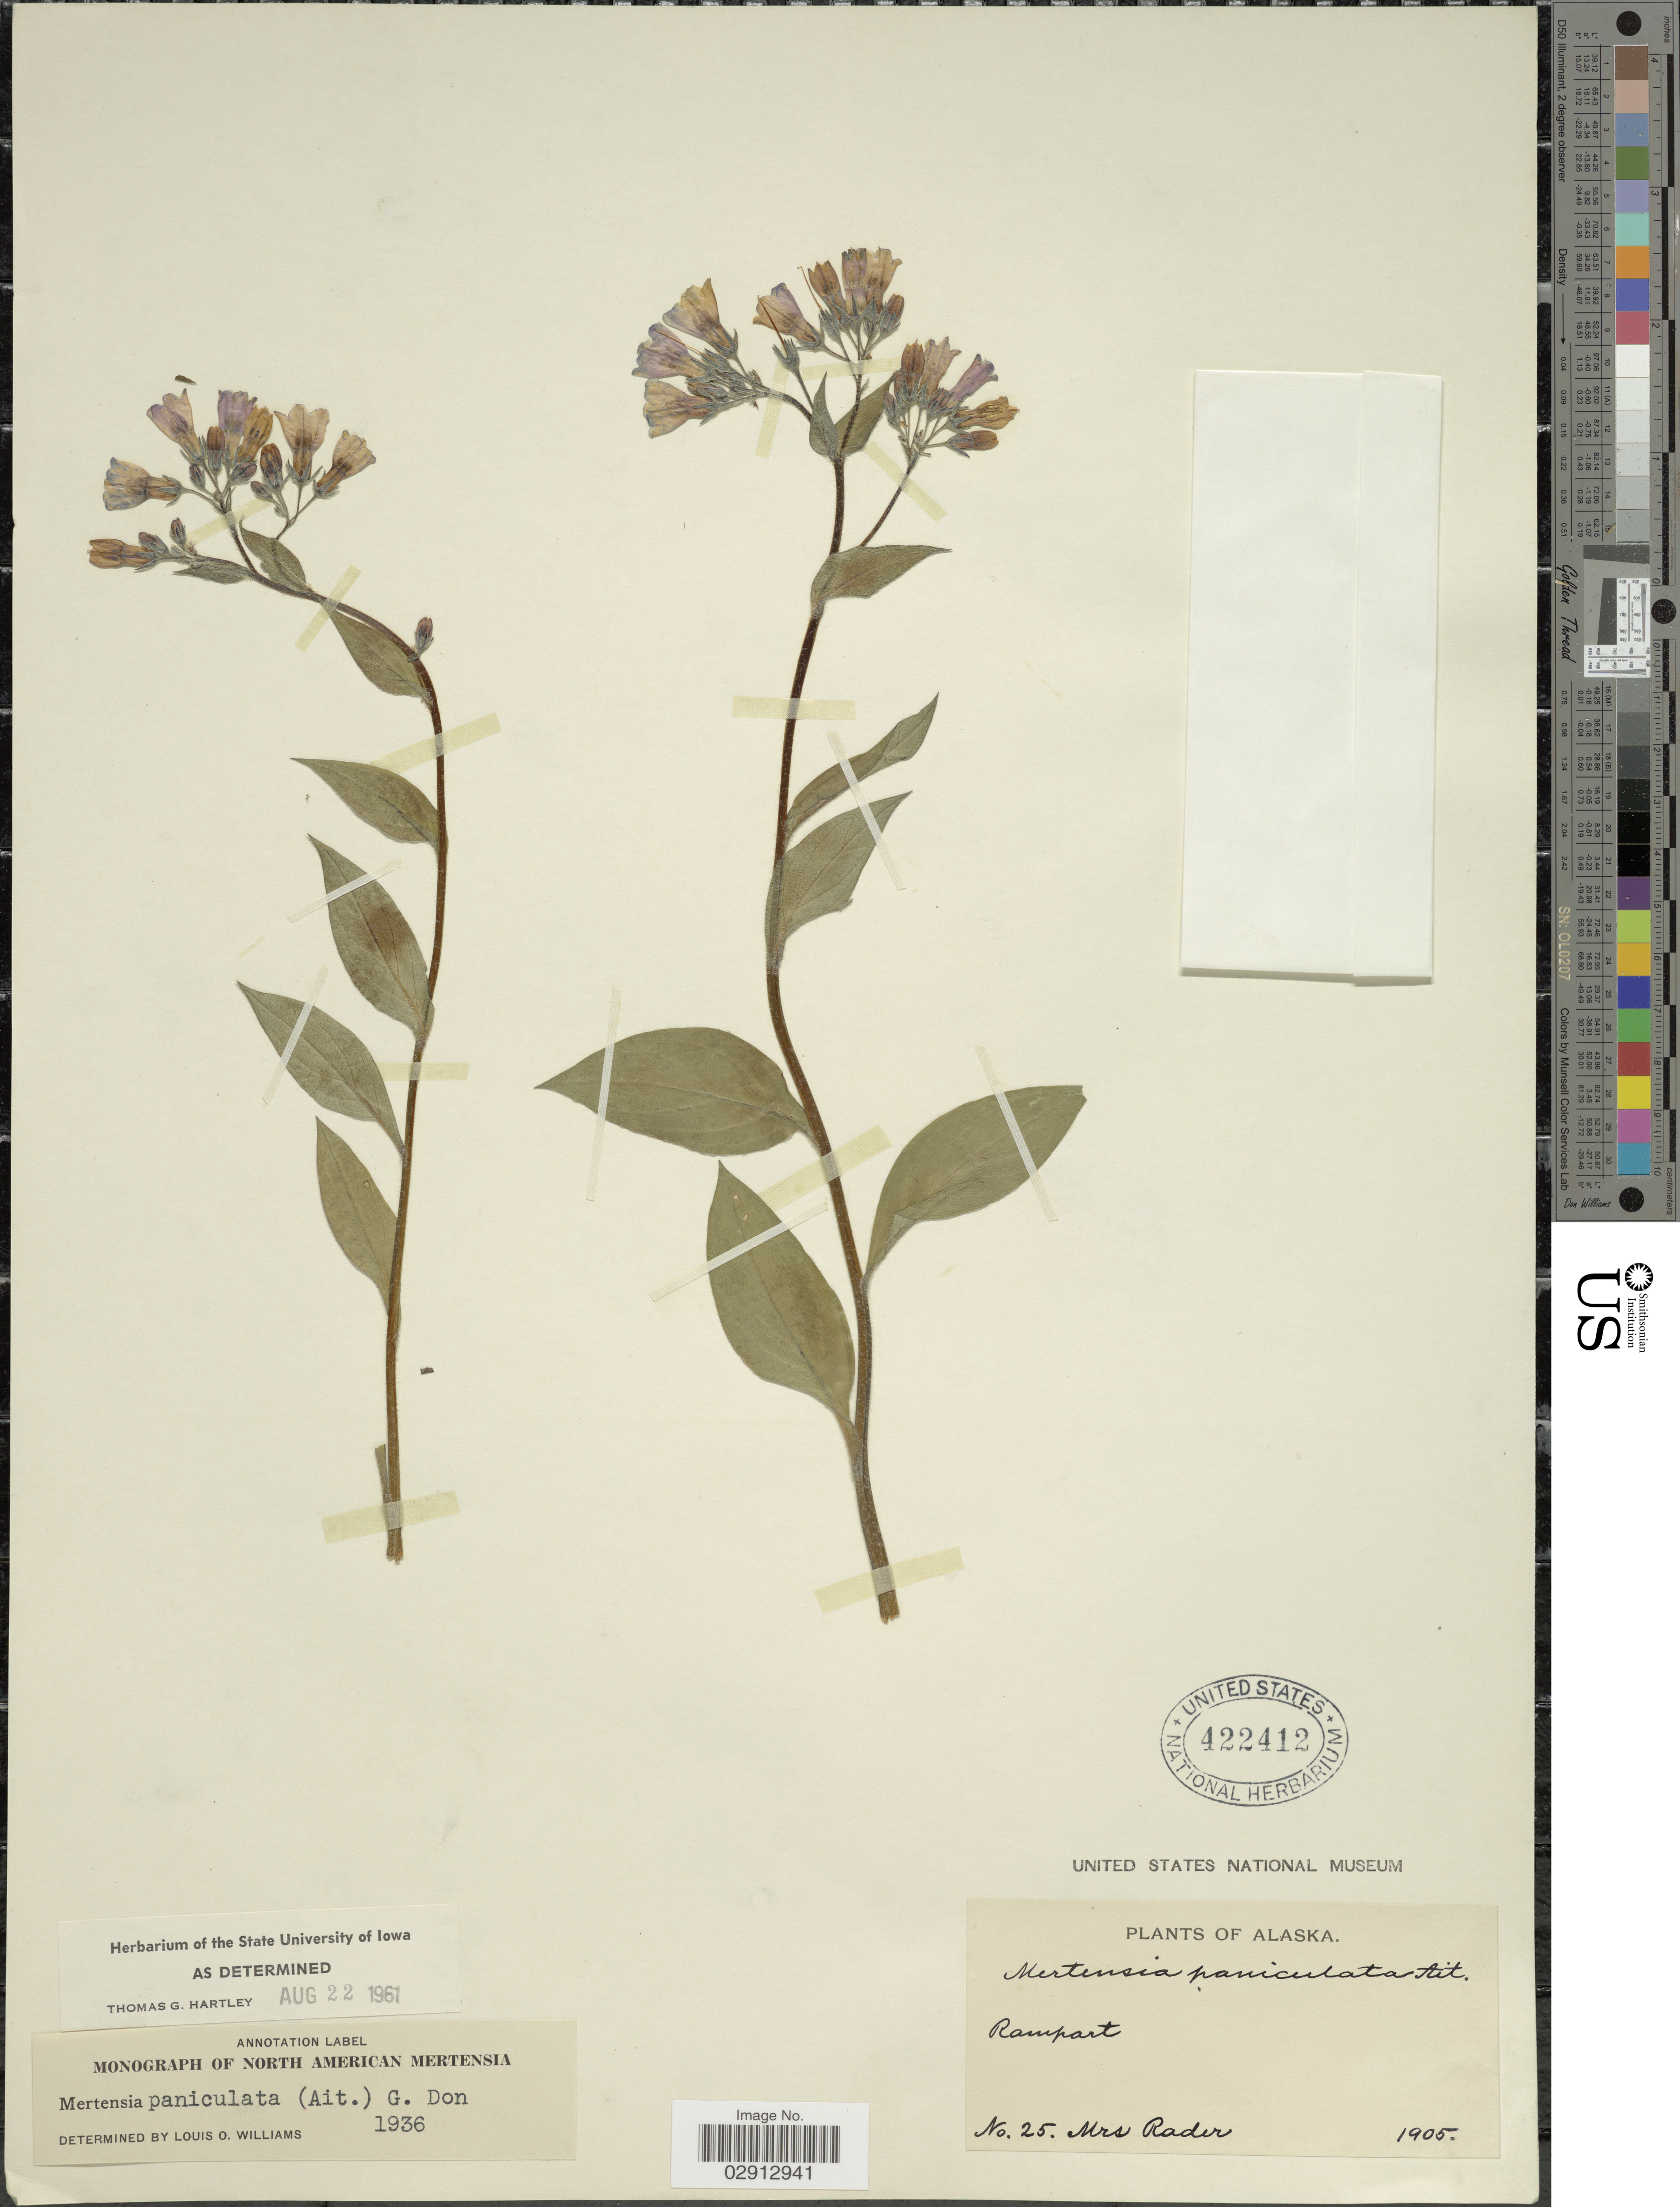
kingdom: Plantae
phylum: Tracheophyta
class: Magnoliopsida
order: Boraginales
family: Boraginaceae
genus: Mertensia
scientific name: Mertensia paniculata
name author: (Aiton) G. Don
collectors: Mrs. Rader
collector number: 25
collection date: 1905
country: United States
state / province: Alaska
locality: Rampart.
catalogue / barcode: US 422412